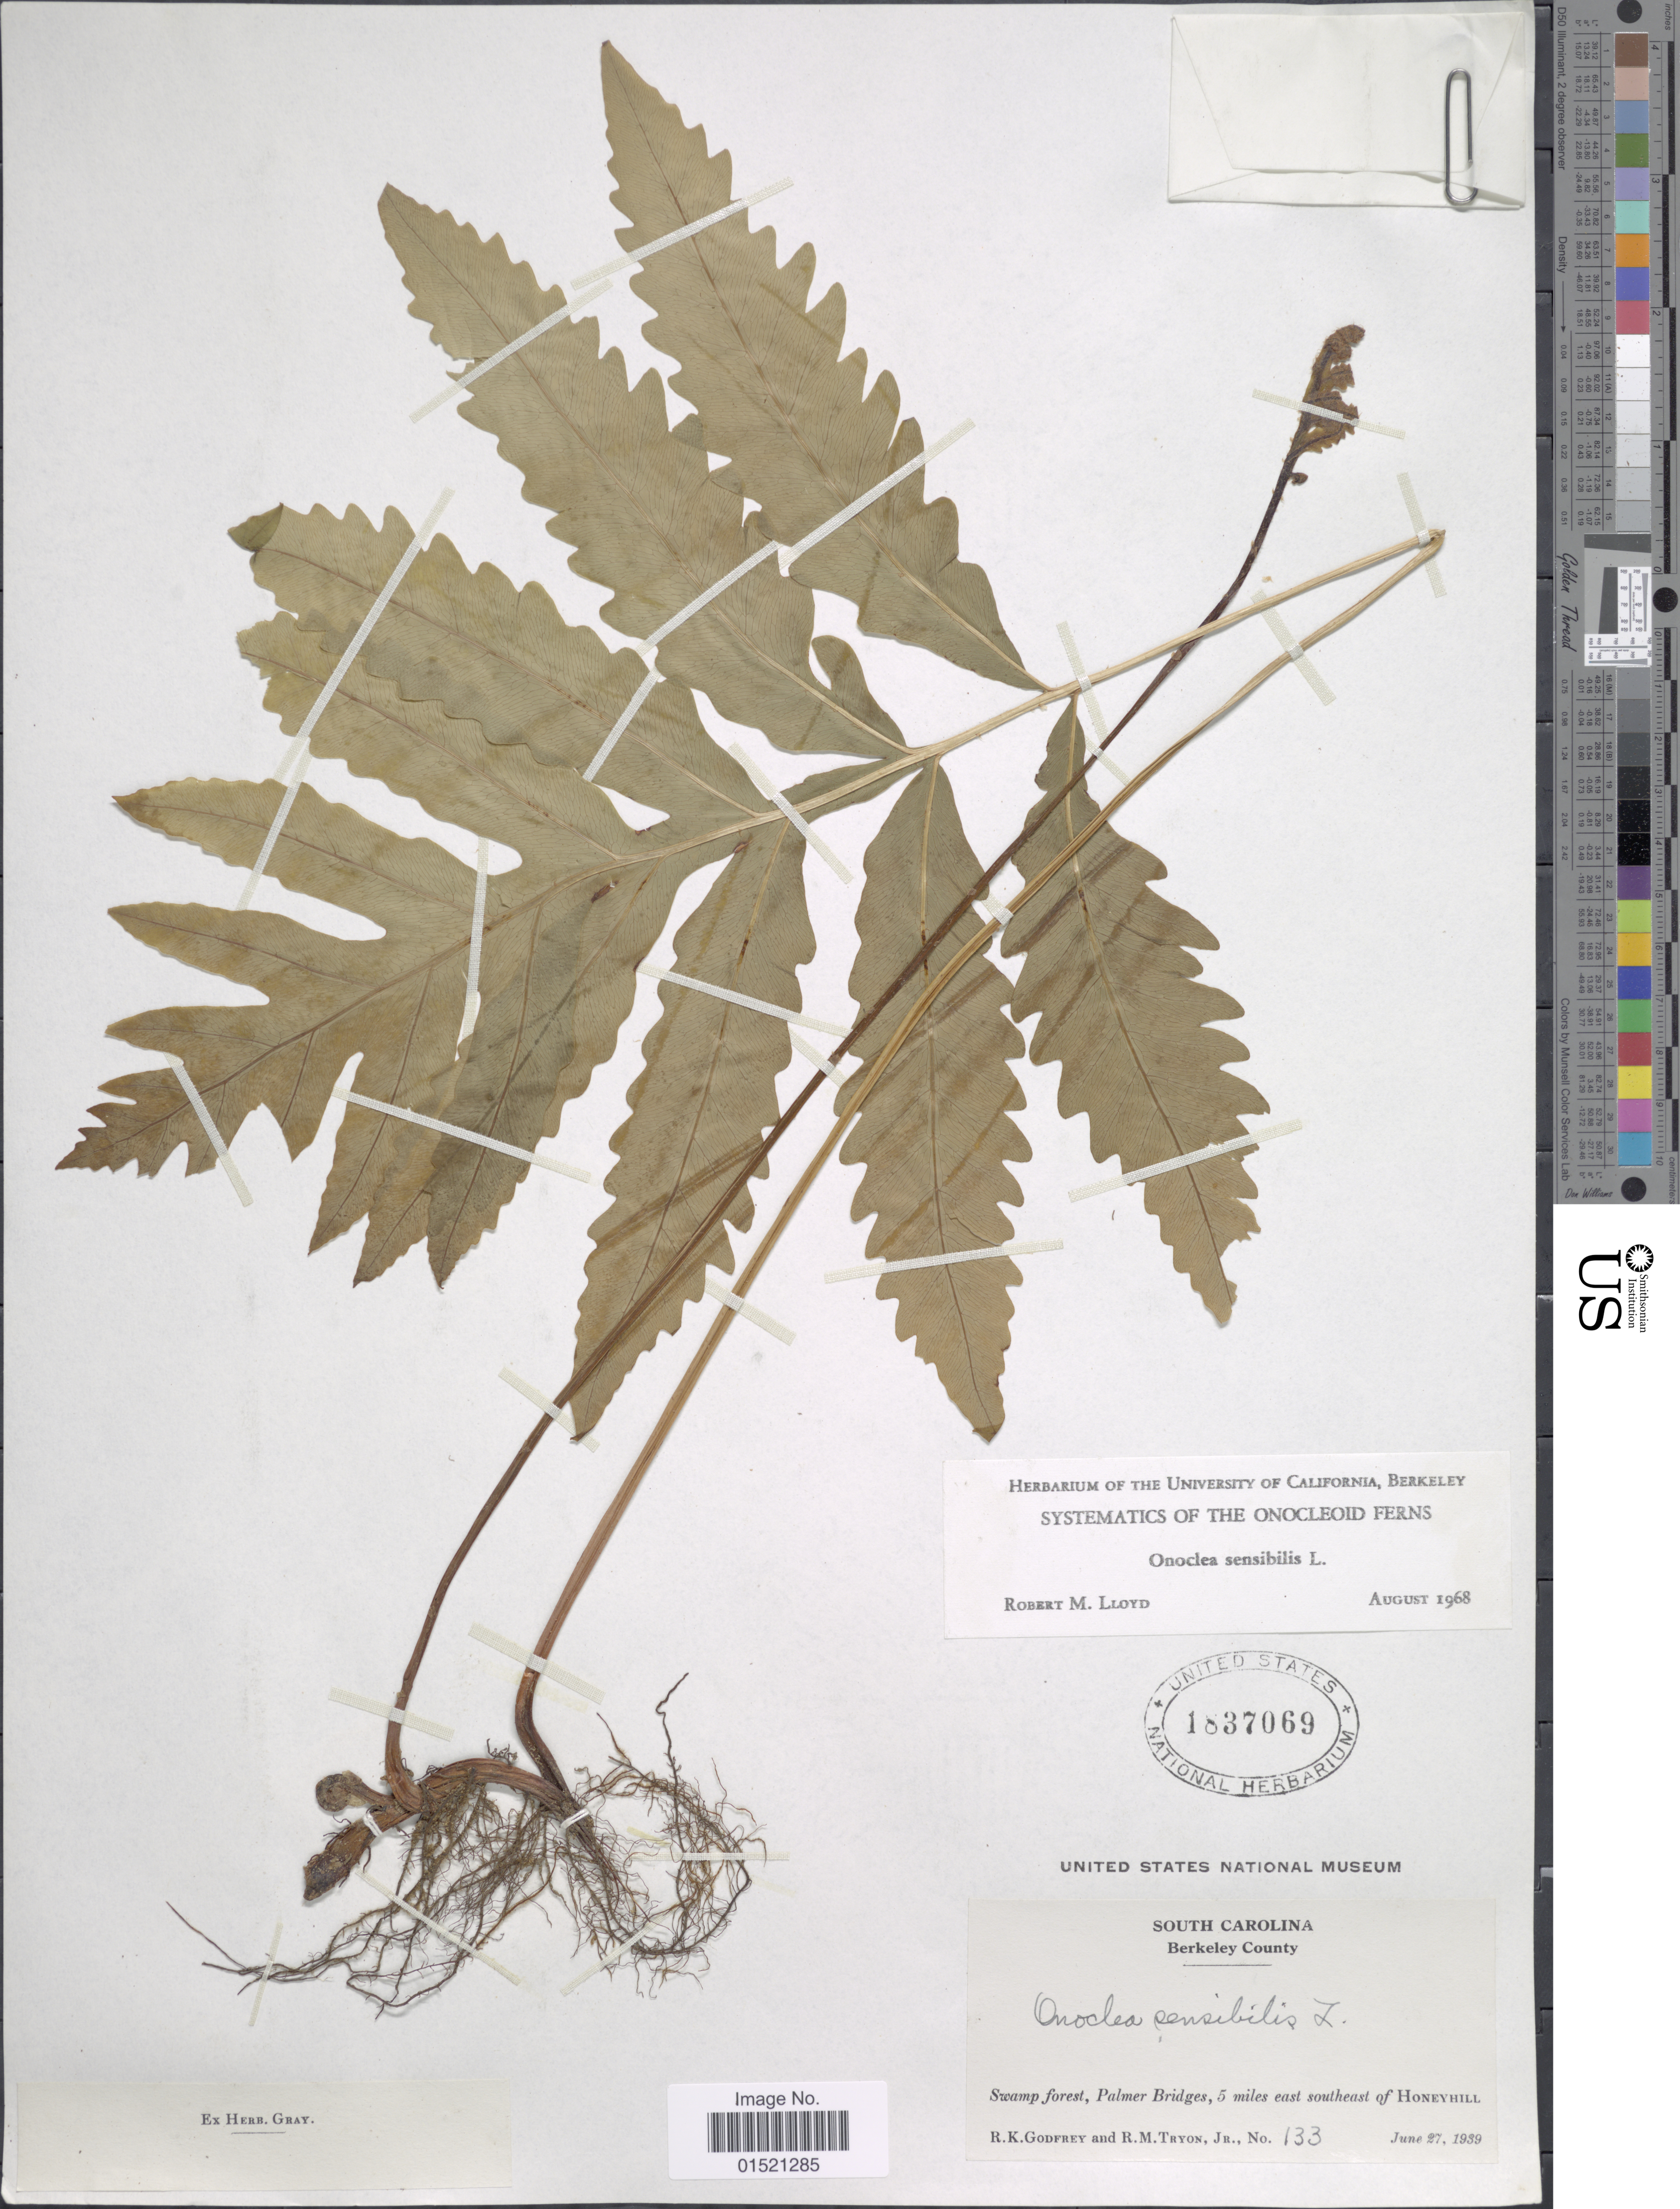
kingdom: Plantae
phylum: Tracheophyta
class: Polypodiopsida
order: Polypodiales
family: Onocleaceae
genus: Onoclea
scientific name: Onoclea sensibilis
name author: L.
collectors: R. K. Godfrey & R. M. Tryon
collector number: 133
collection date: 1939-06-27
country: United States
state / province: South Carolina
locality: Berkeley County, Swamp forest, Palmer Bridges, 5 miles east southeast of Honeyhill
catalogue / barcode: US 1837069